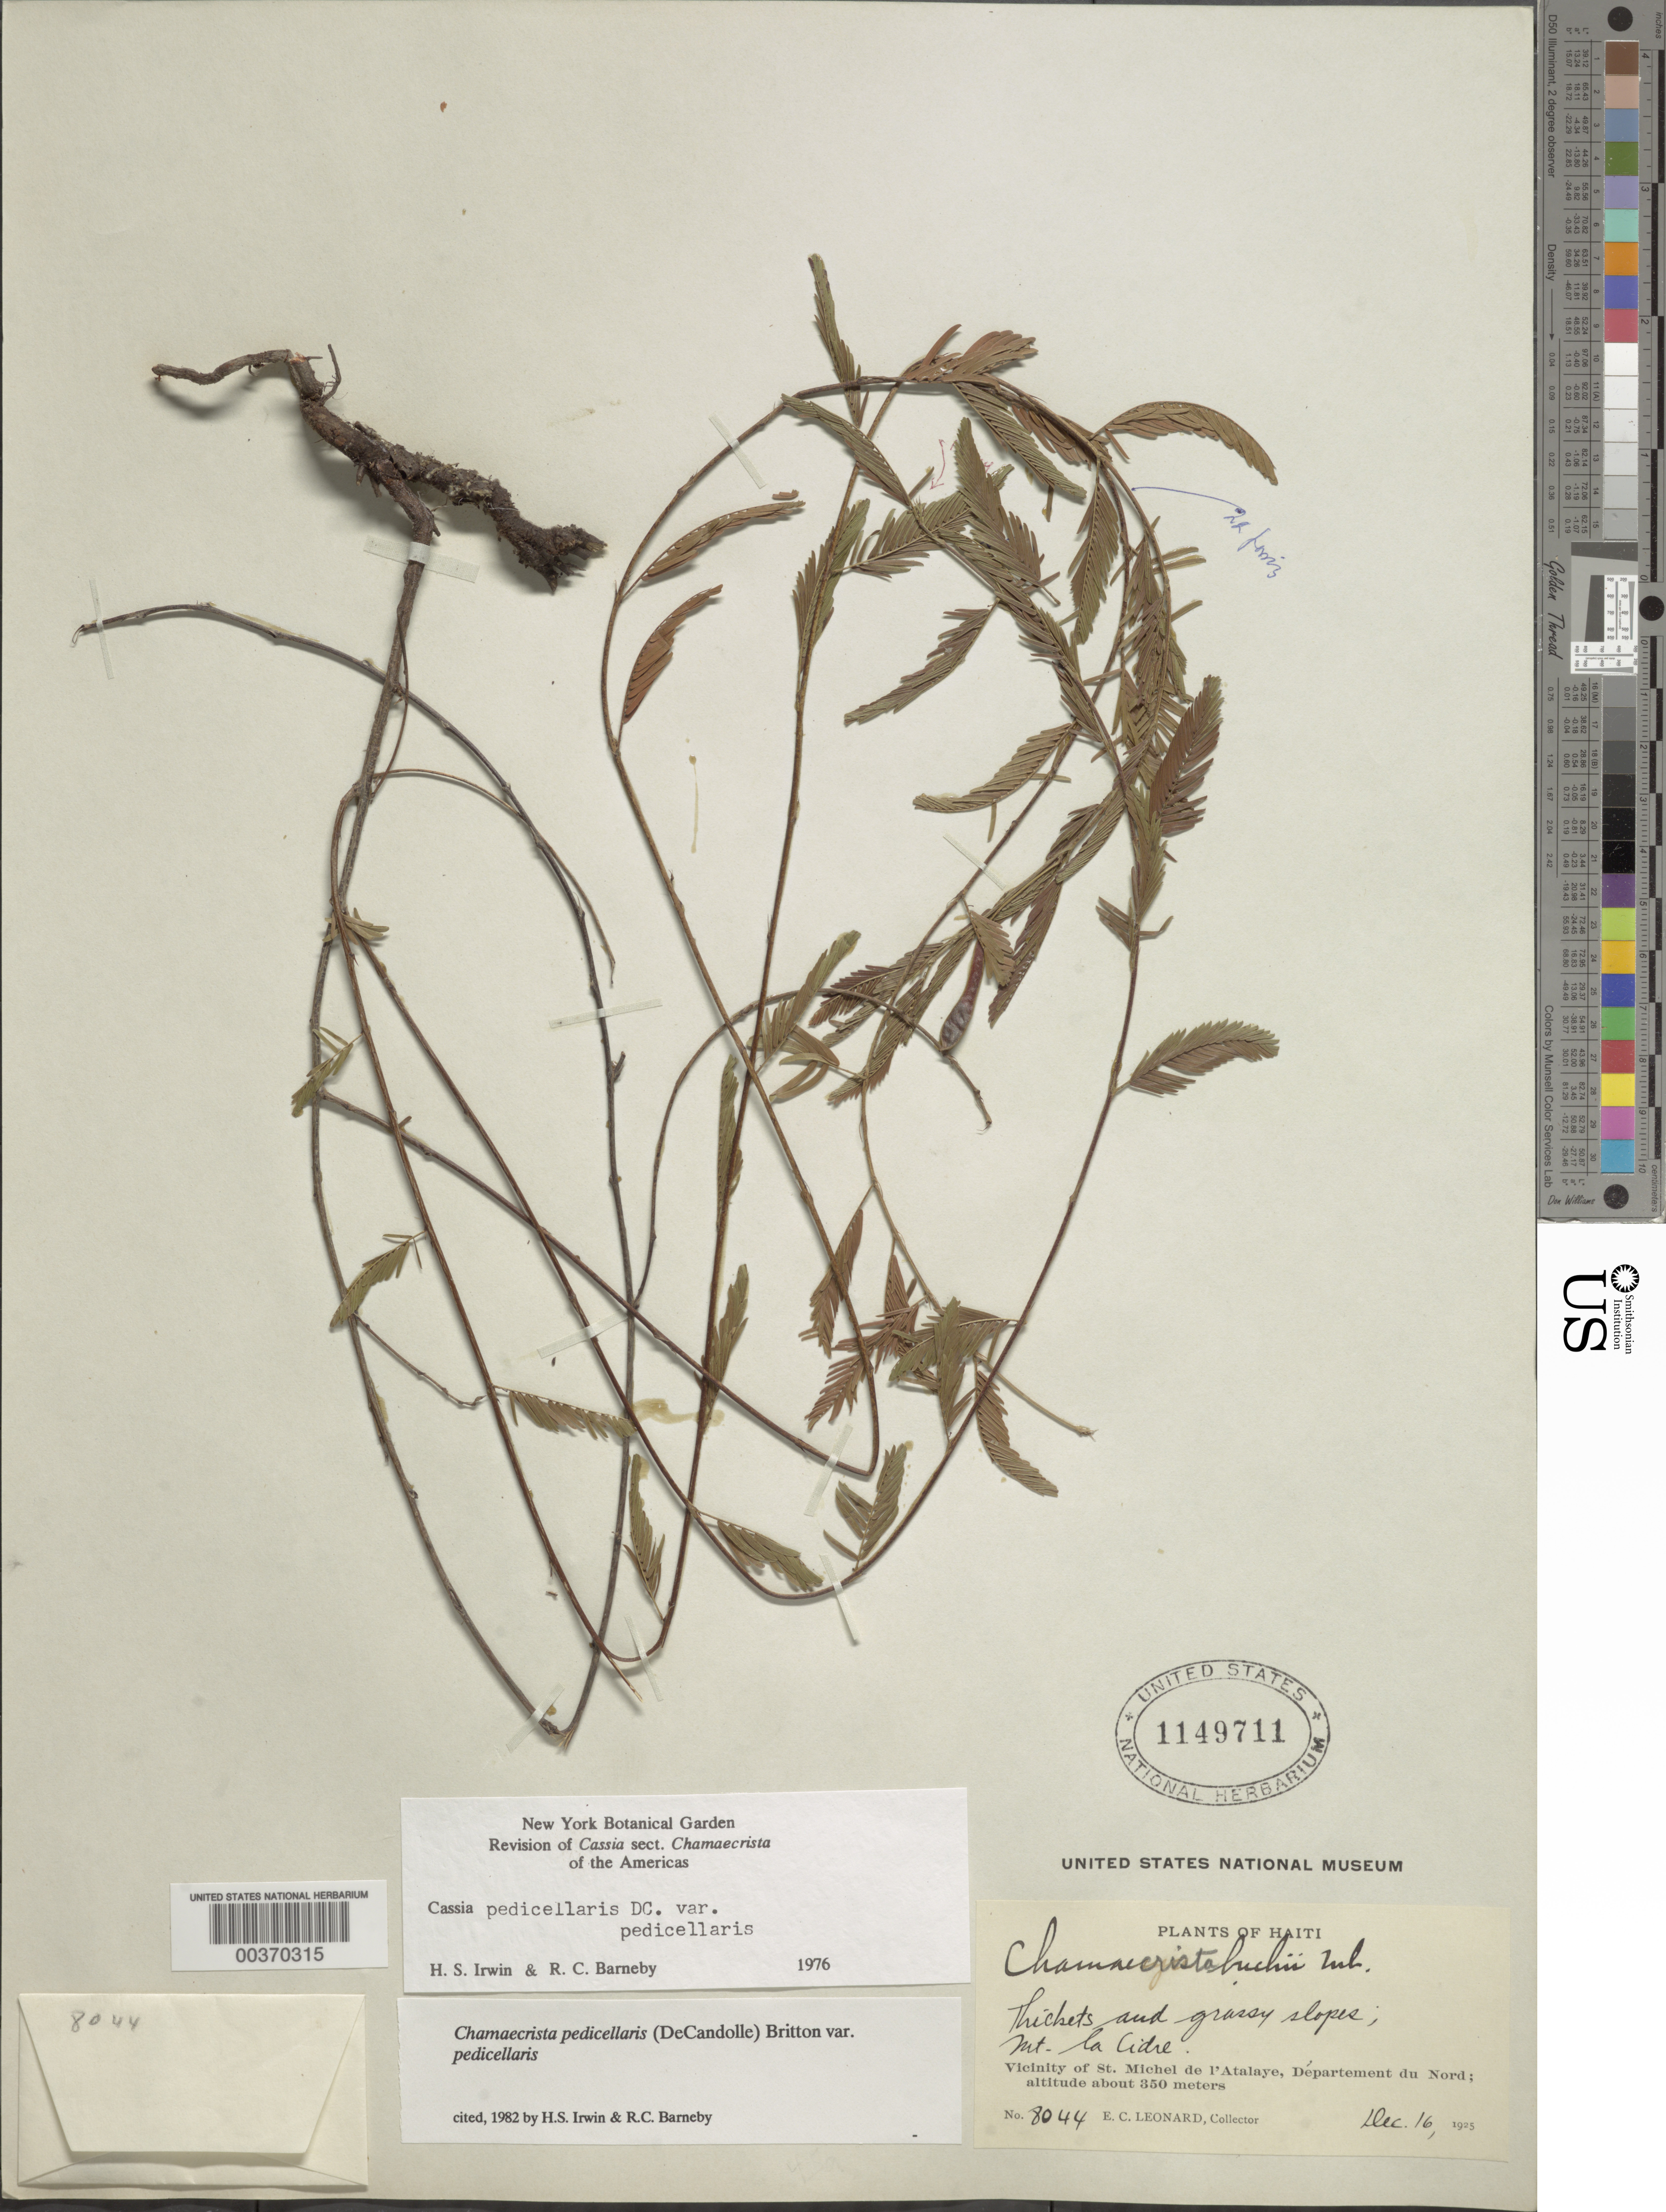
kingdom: Plantae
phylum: Tracheophyta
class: Magnoliopsida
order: Fabales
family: Fabaceae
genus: Chamaecrista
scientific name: Chamaecrista pedicellaris var. pedicellaris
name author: Britton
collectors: E. C. Leonard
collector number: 8044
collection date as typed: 16 Dec 1925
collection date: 1925-12-16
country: Haiti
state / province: Nord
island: Hispaniola Island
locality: Mt. la cidre; vicinity of st. michel de l'atalaye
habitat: Grassy slopes and thickets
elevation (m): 350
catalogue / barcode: US 1149711